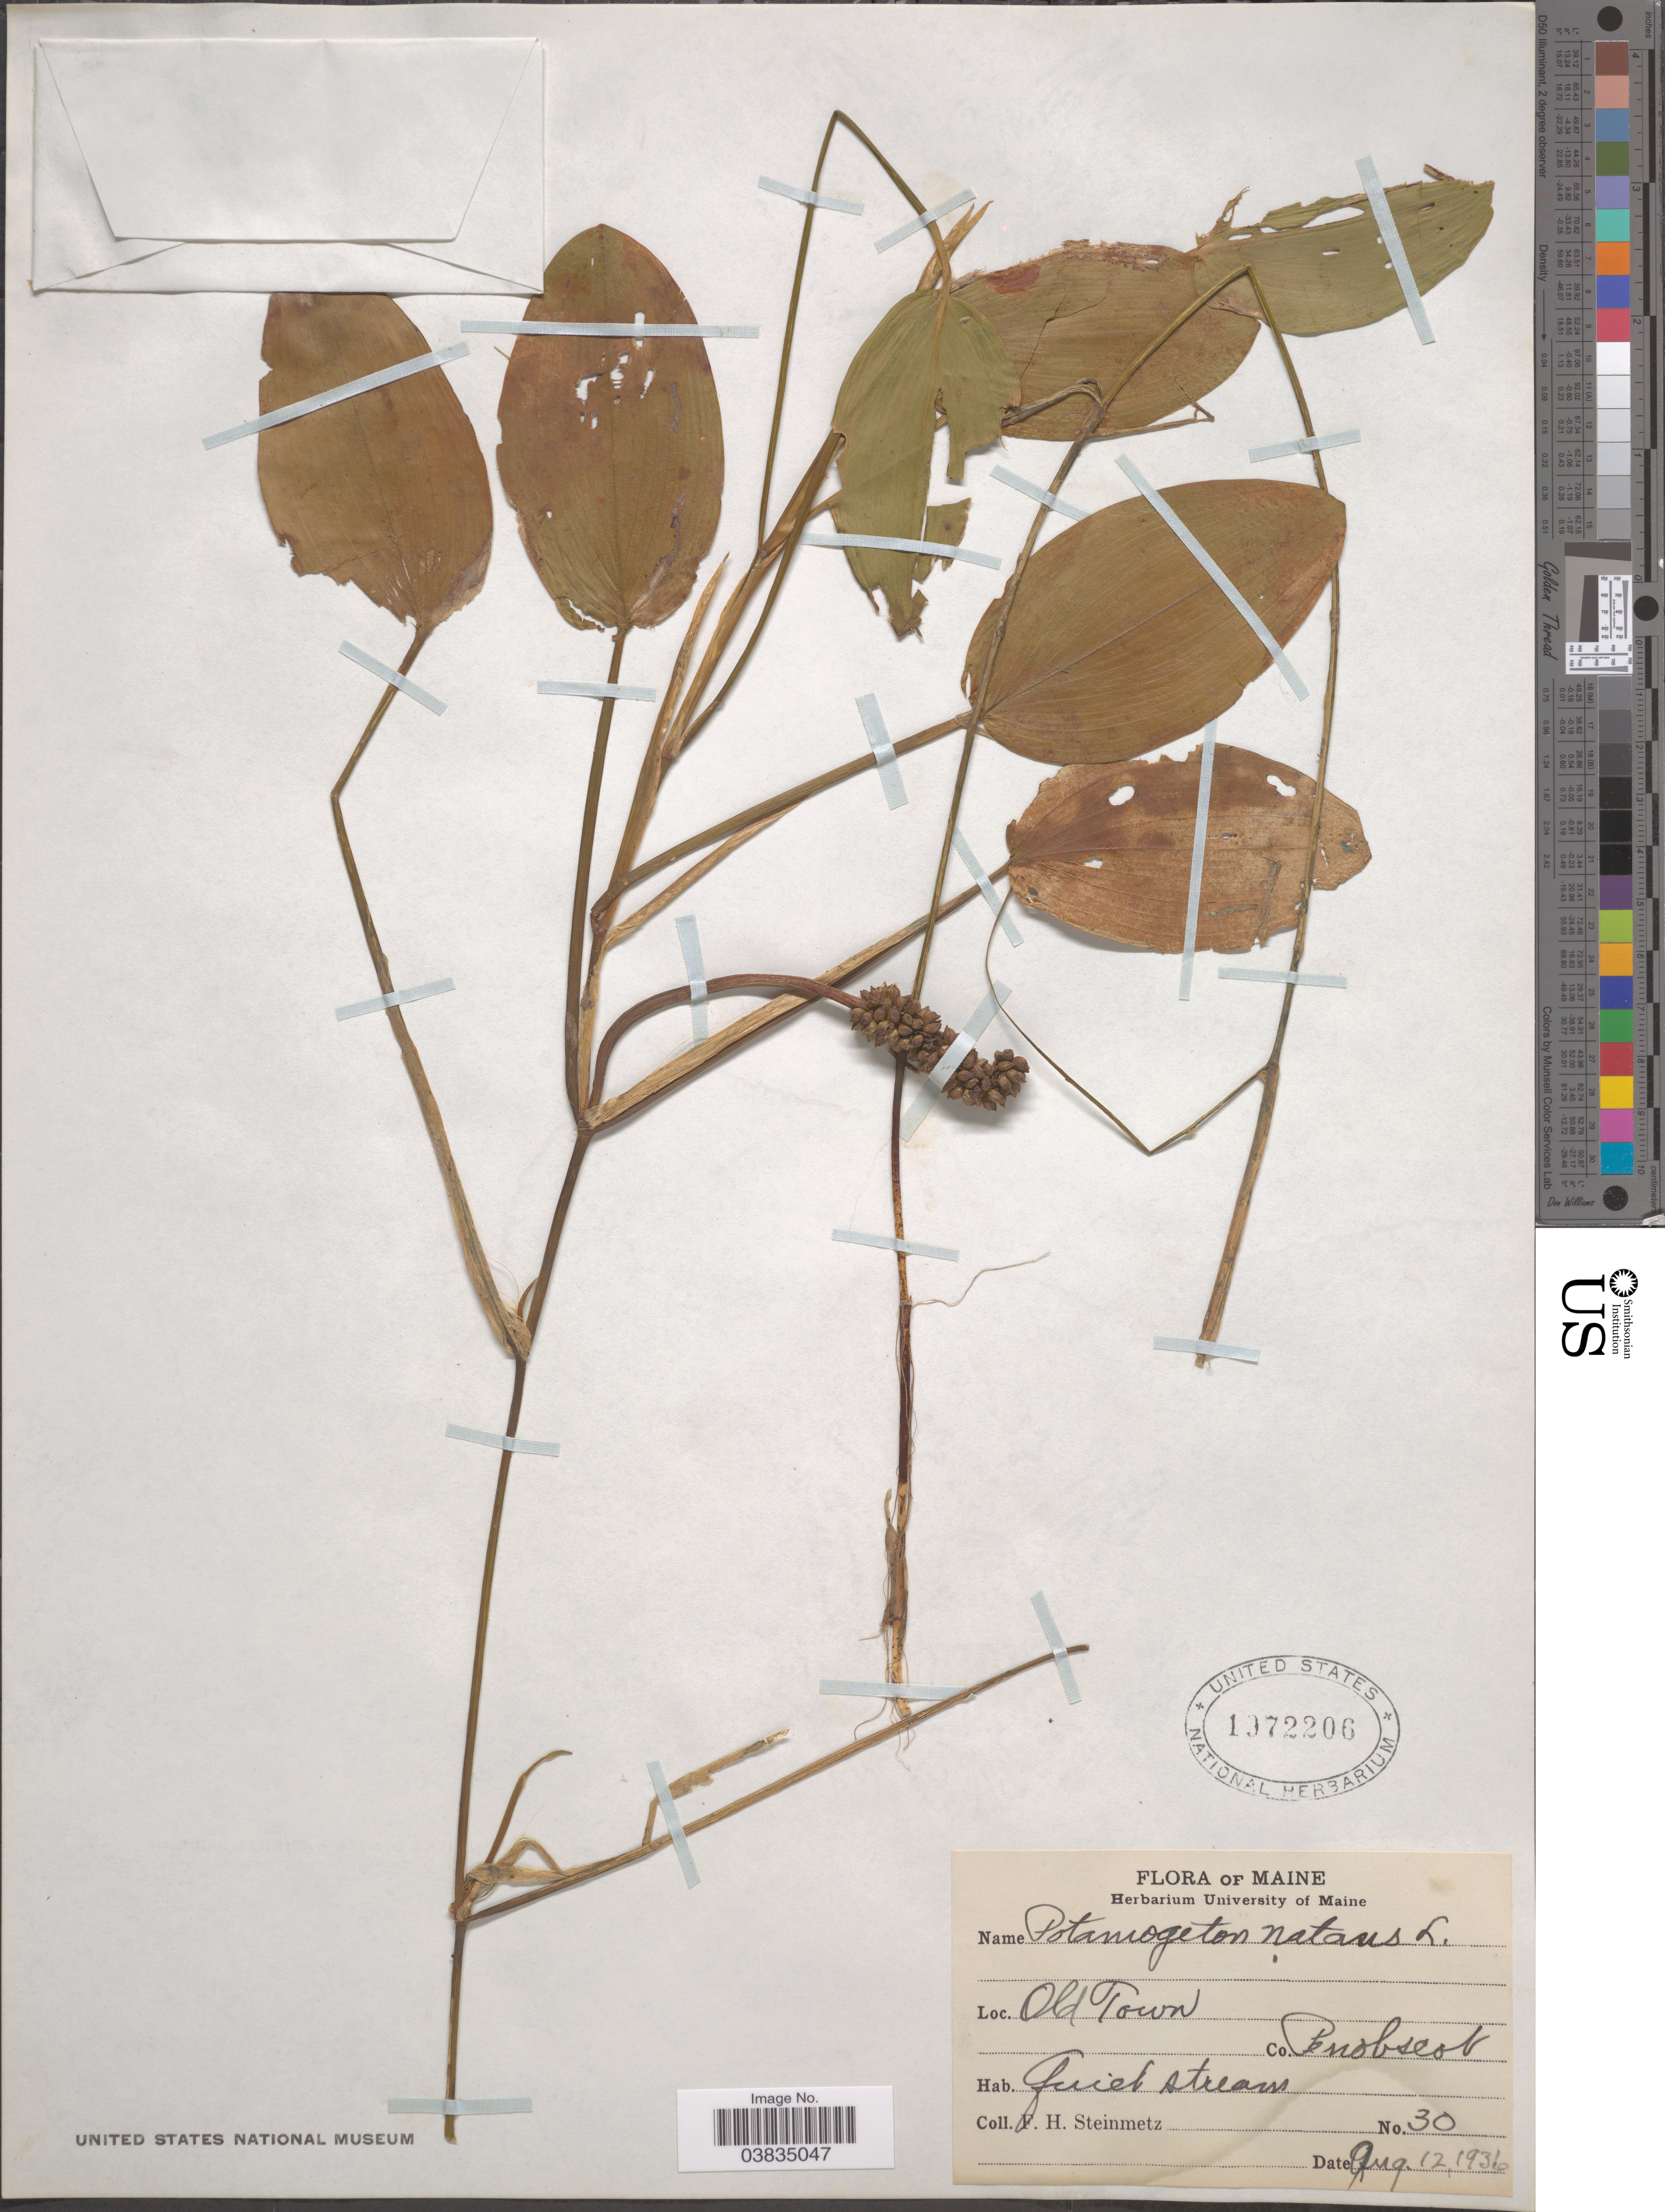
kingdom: Plantae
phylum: Tracheophyta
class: Liliopsida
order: Alismatales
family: Potamogetonaceae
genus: Potamogeton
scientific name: Potamogeton natans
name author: L.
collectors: F. H. Steinmetz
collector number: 30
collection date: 1936-08-12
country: United States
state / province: Maine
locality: Old Town. Co. Penobscot.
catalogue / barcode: US 1972206